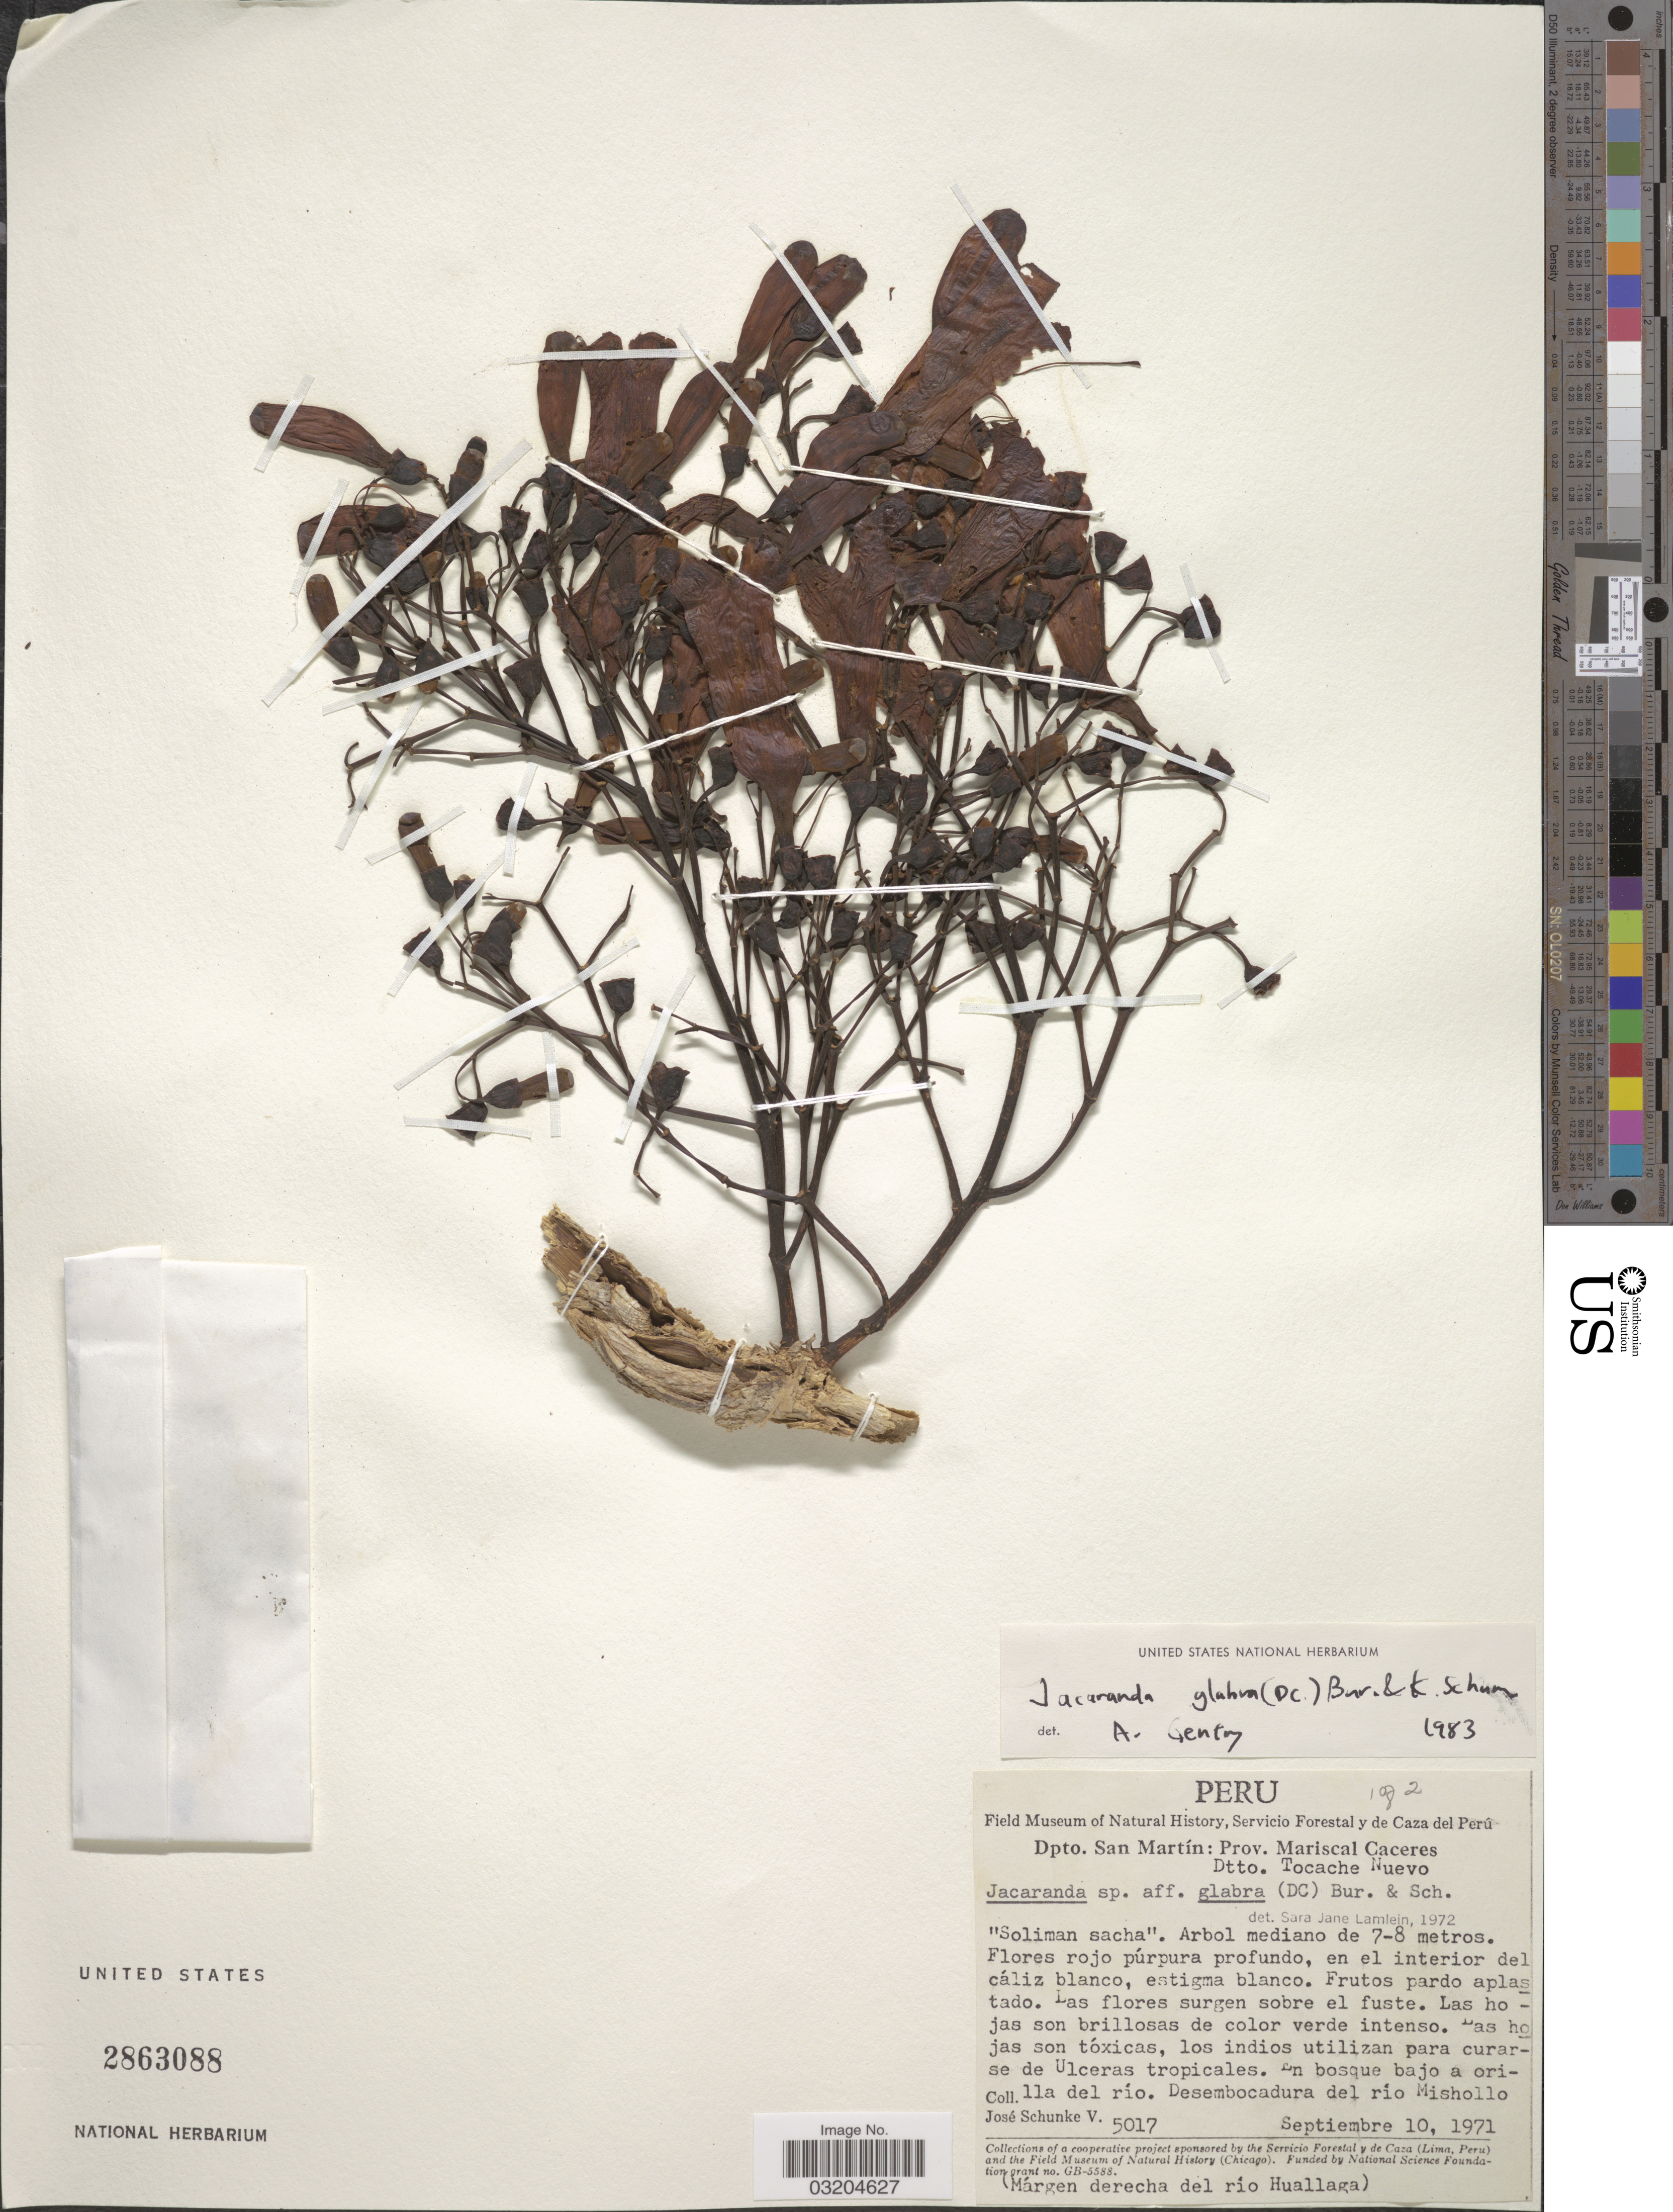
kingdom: Plantae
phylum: Tracheophyta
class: Magnoliopsida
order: Lamiales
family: Bignoniaceae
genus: Jacaranda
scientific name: Jacaranda glabra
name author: (DC.) Bureau & K. Schum.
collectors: J. Schunke Vigo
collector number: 5017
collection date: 1971-09-10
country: Peru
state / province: San Martín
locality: Dpto. San Martín: Prov. Mariscal Caceres. Dtto. Tocache Nuevo. Desembocadura del río Mishollo. (Márgen derecha del río Huallaga).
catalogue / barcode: US 2863088